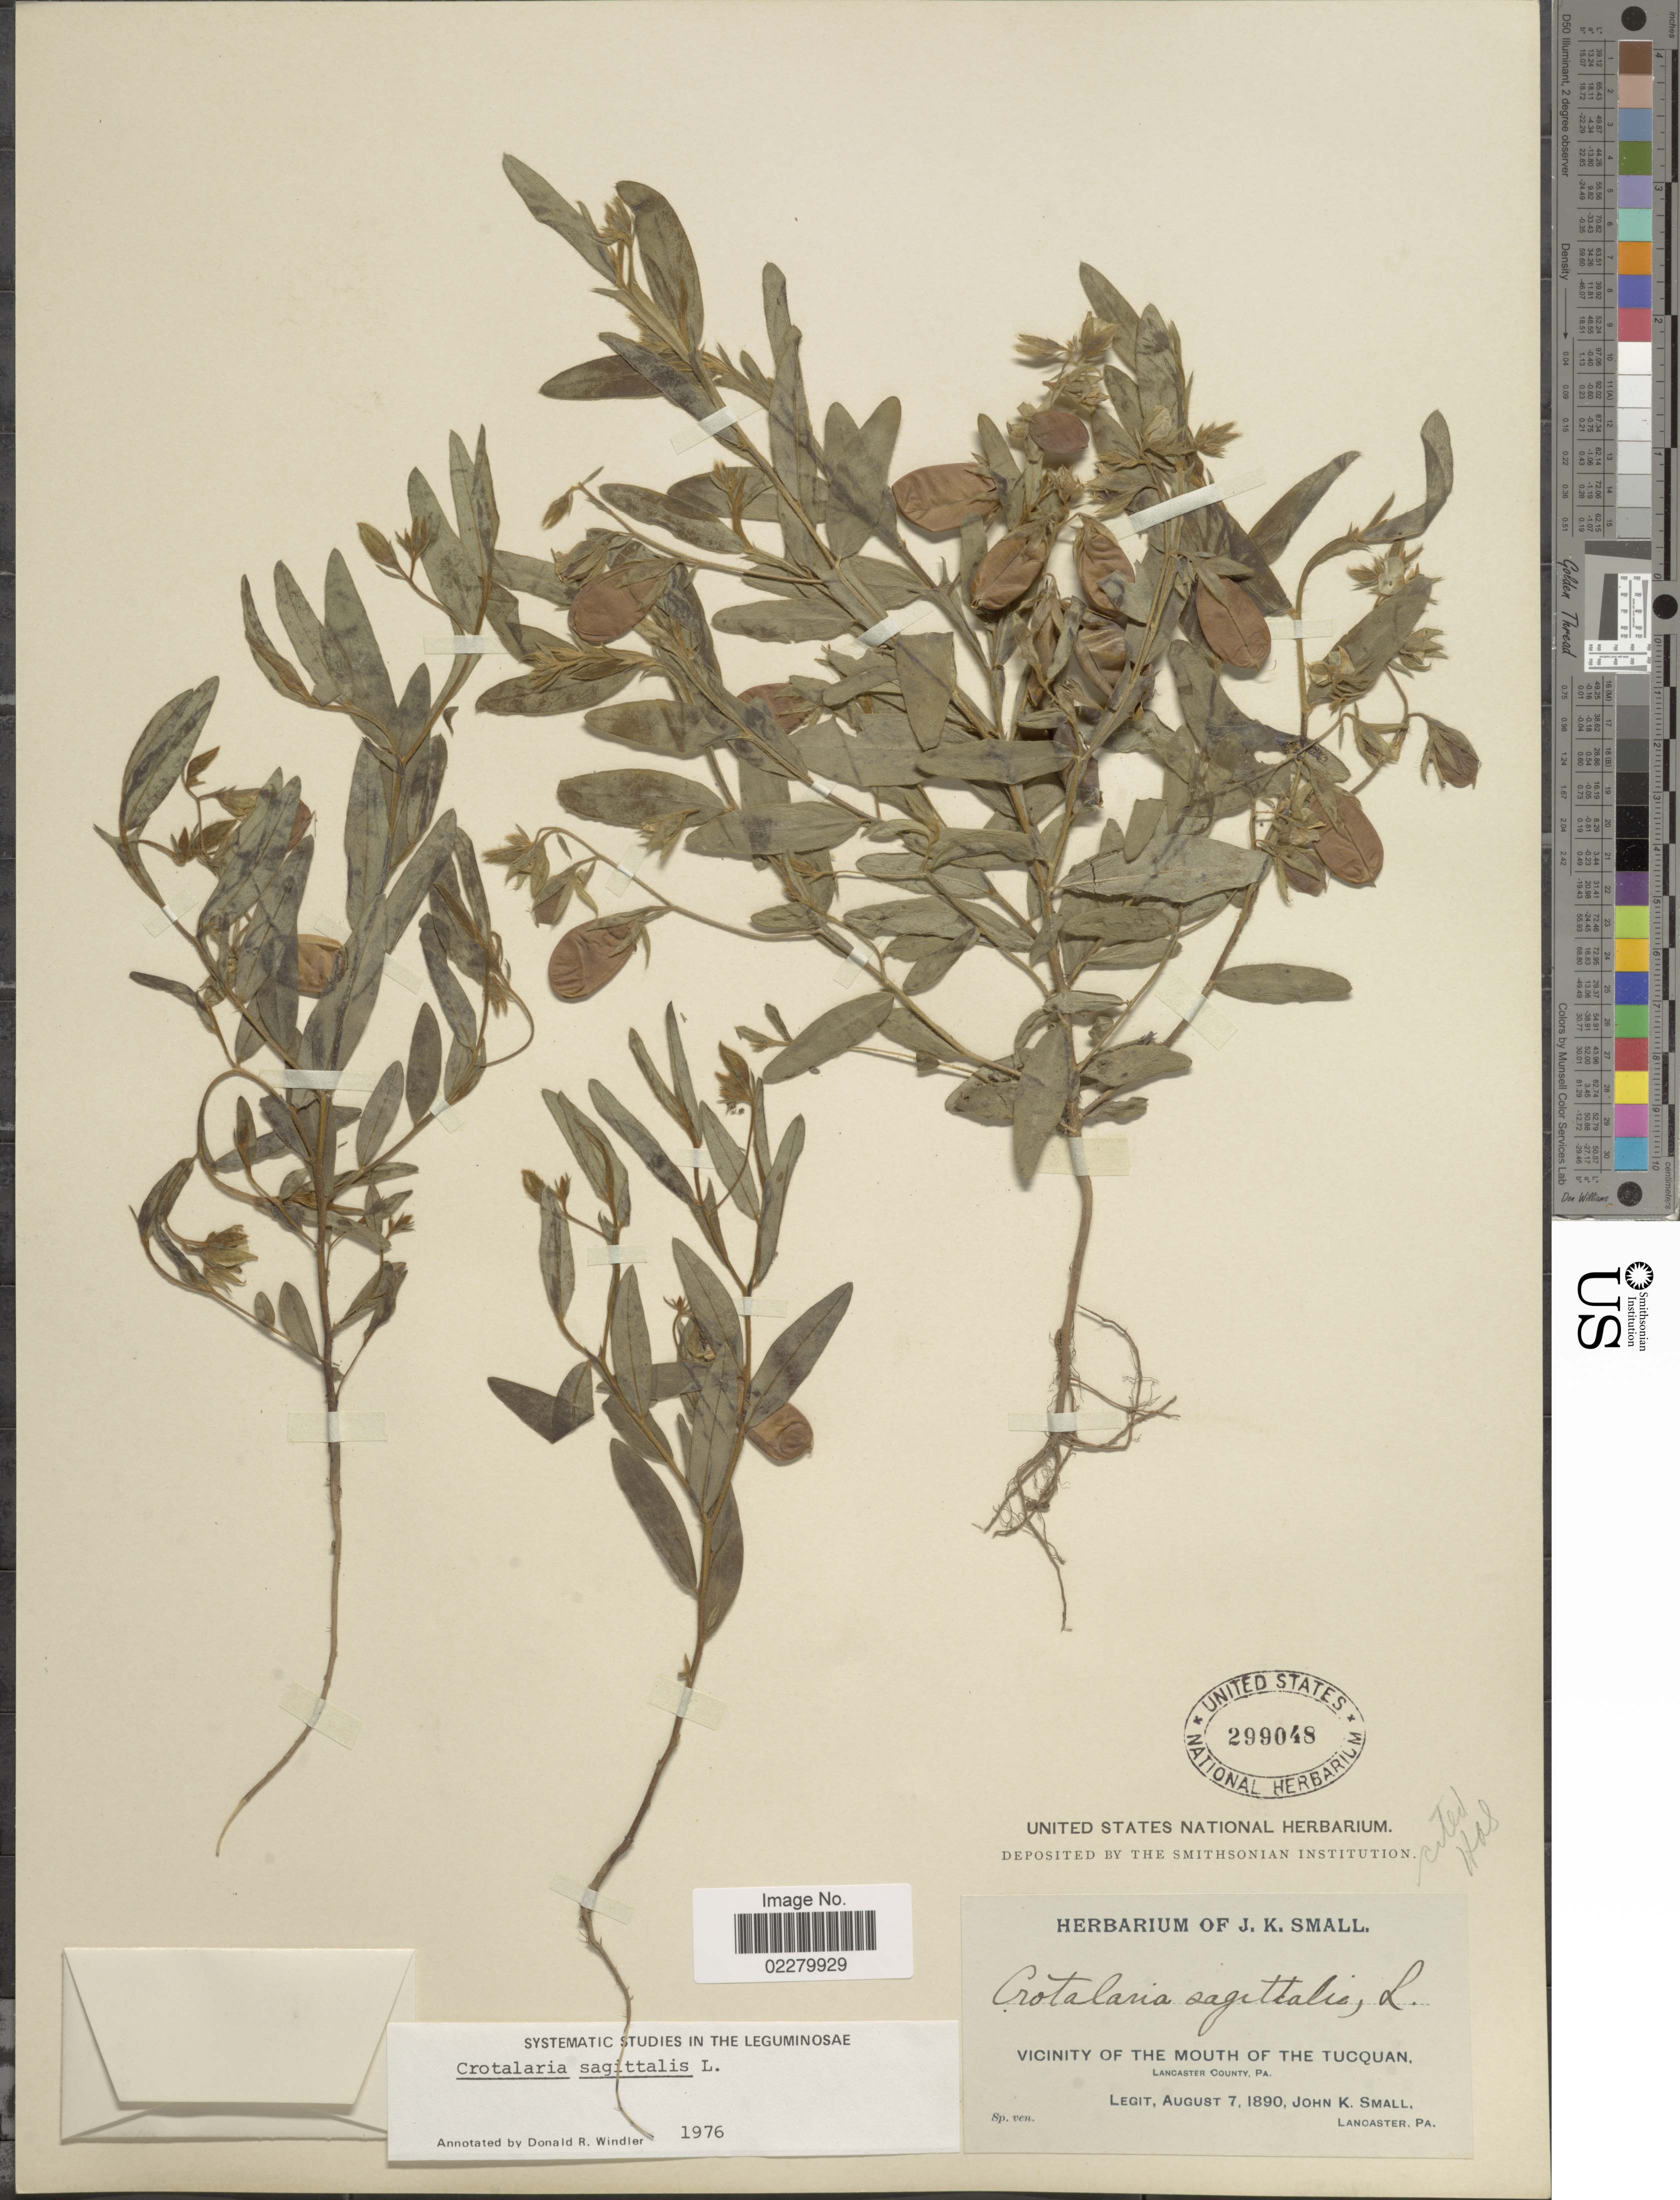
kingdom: Plantae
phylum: Tracheophyta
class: Magnoliopsida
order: Fabales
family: Fabaceae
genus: Crotalaria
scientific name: Crotalaria sagittalis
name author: L.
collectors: J. K. Small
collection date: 1890-08-07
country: United States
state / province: Pennsylvania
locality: Vicinity of the Mouth of the Tucquan. Lancaster County, Pa.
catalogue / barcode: US 299048